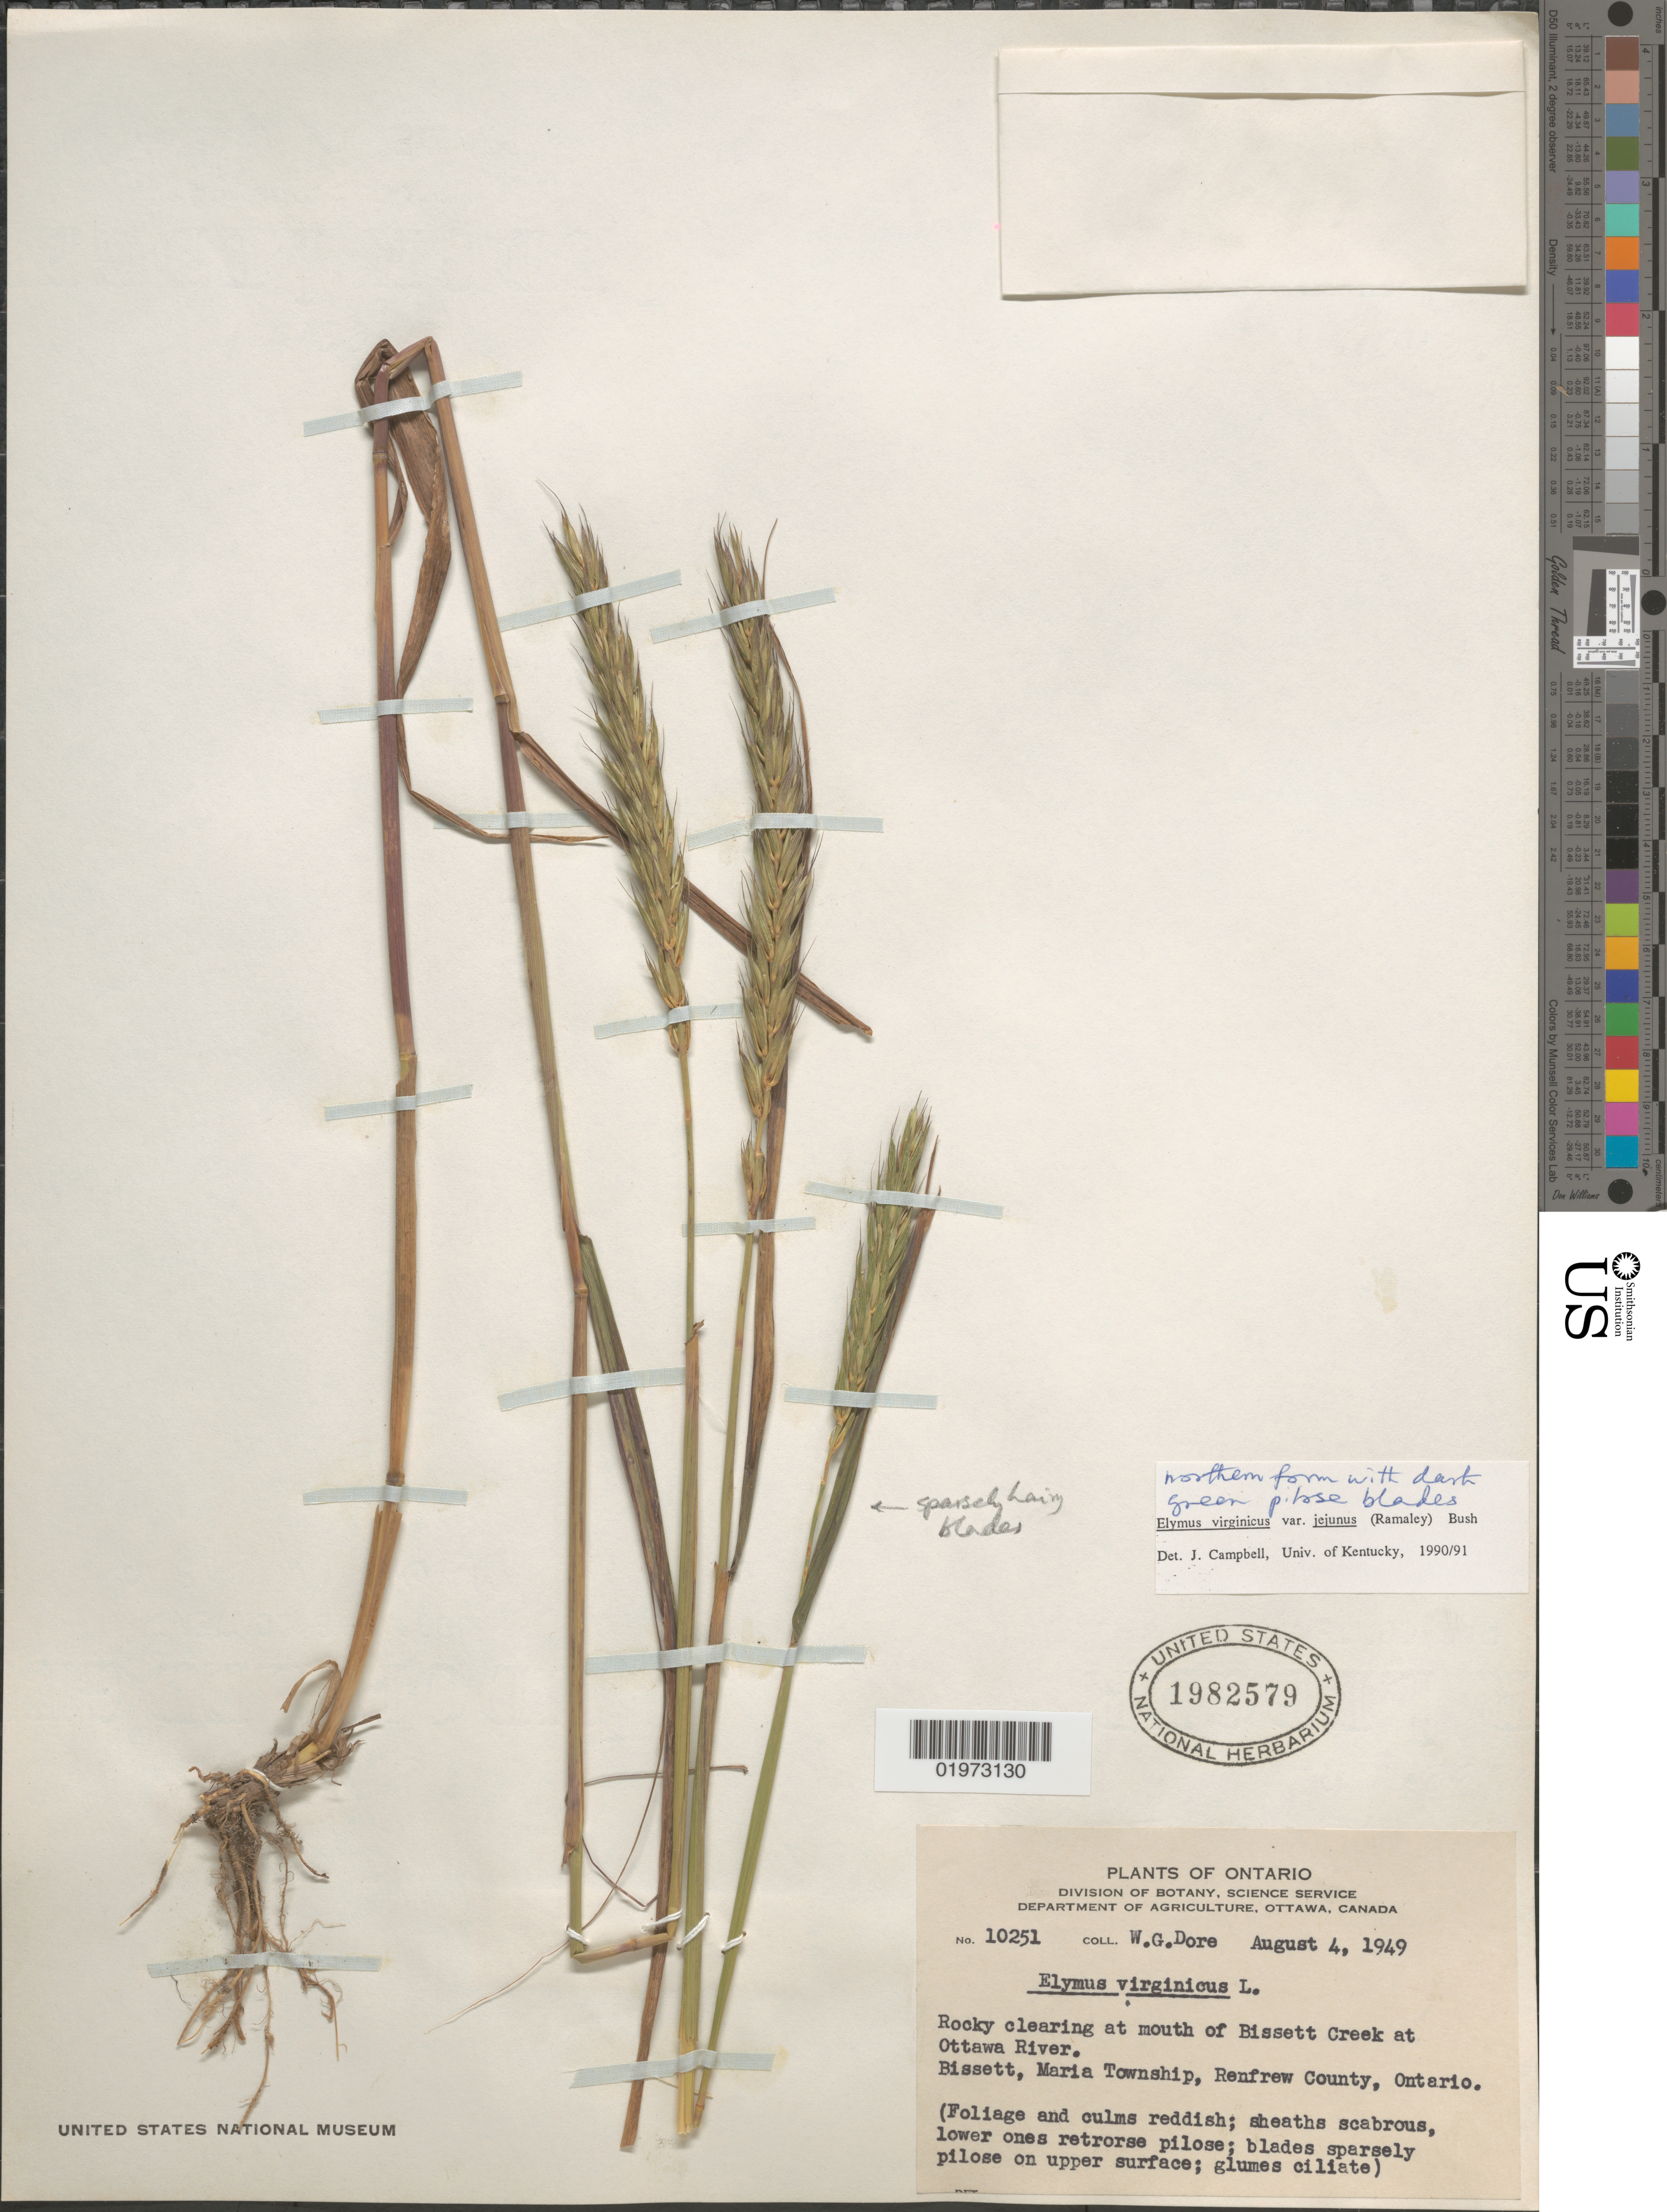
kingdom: Plantae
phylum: Tracheophyta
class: Liliopsida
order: Poales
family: Poaceae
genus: Elymus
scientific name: Elymus virginicus var. virginicus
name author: L.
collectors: W. Dore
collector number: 10251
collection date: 1949-08-04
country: Canada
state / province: Ontario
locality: Rocky clearing at mouth of Bissett Creek at Ottawa River. Bissett, Maria Township, Renfrew County.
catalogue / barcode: US 1982579